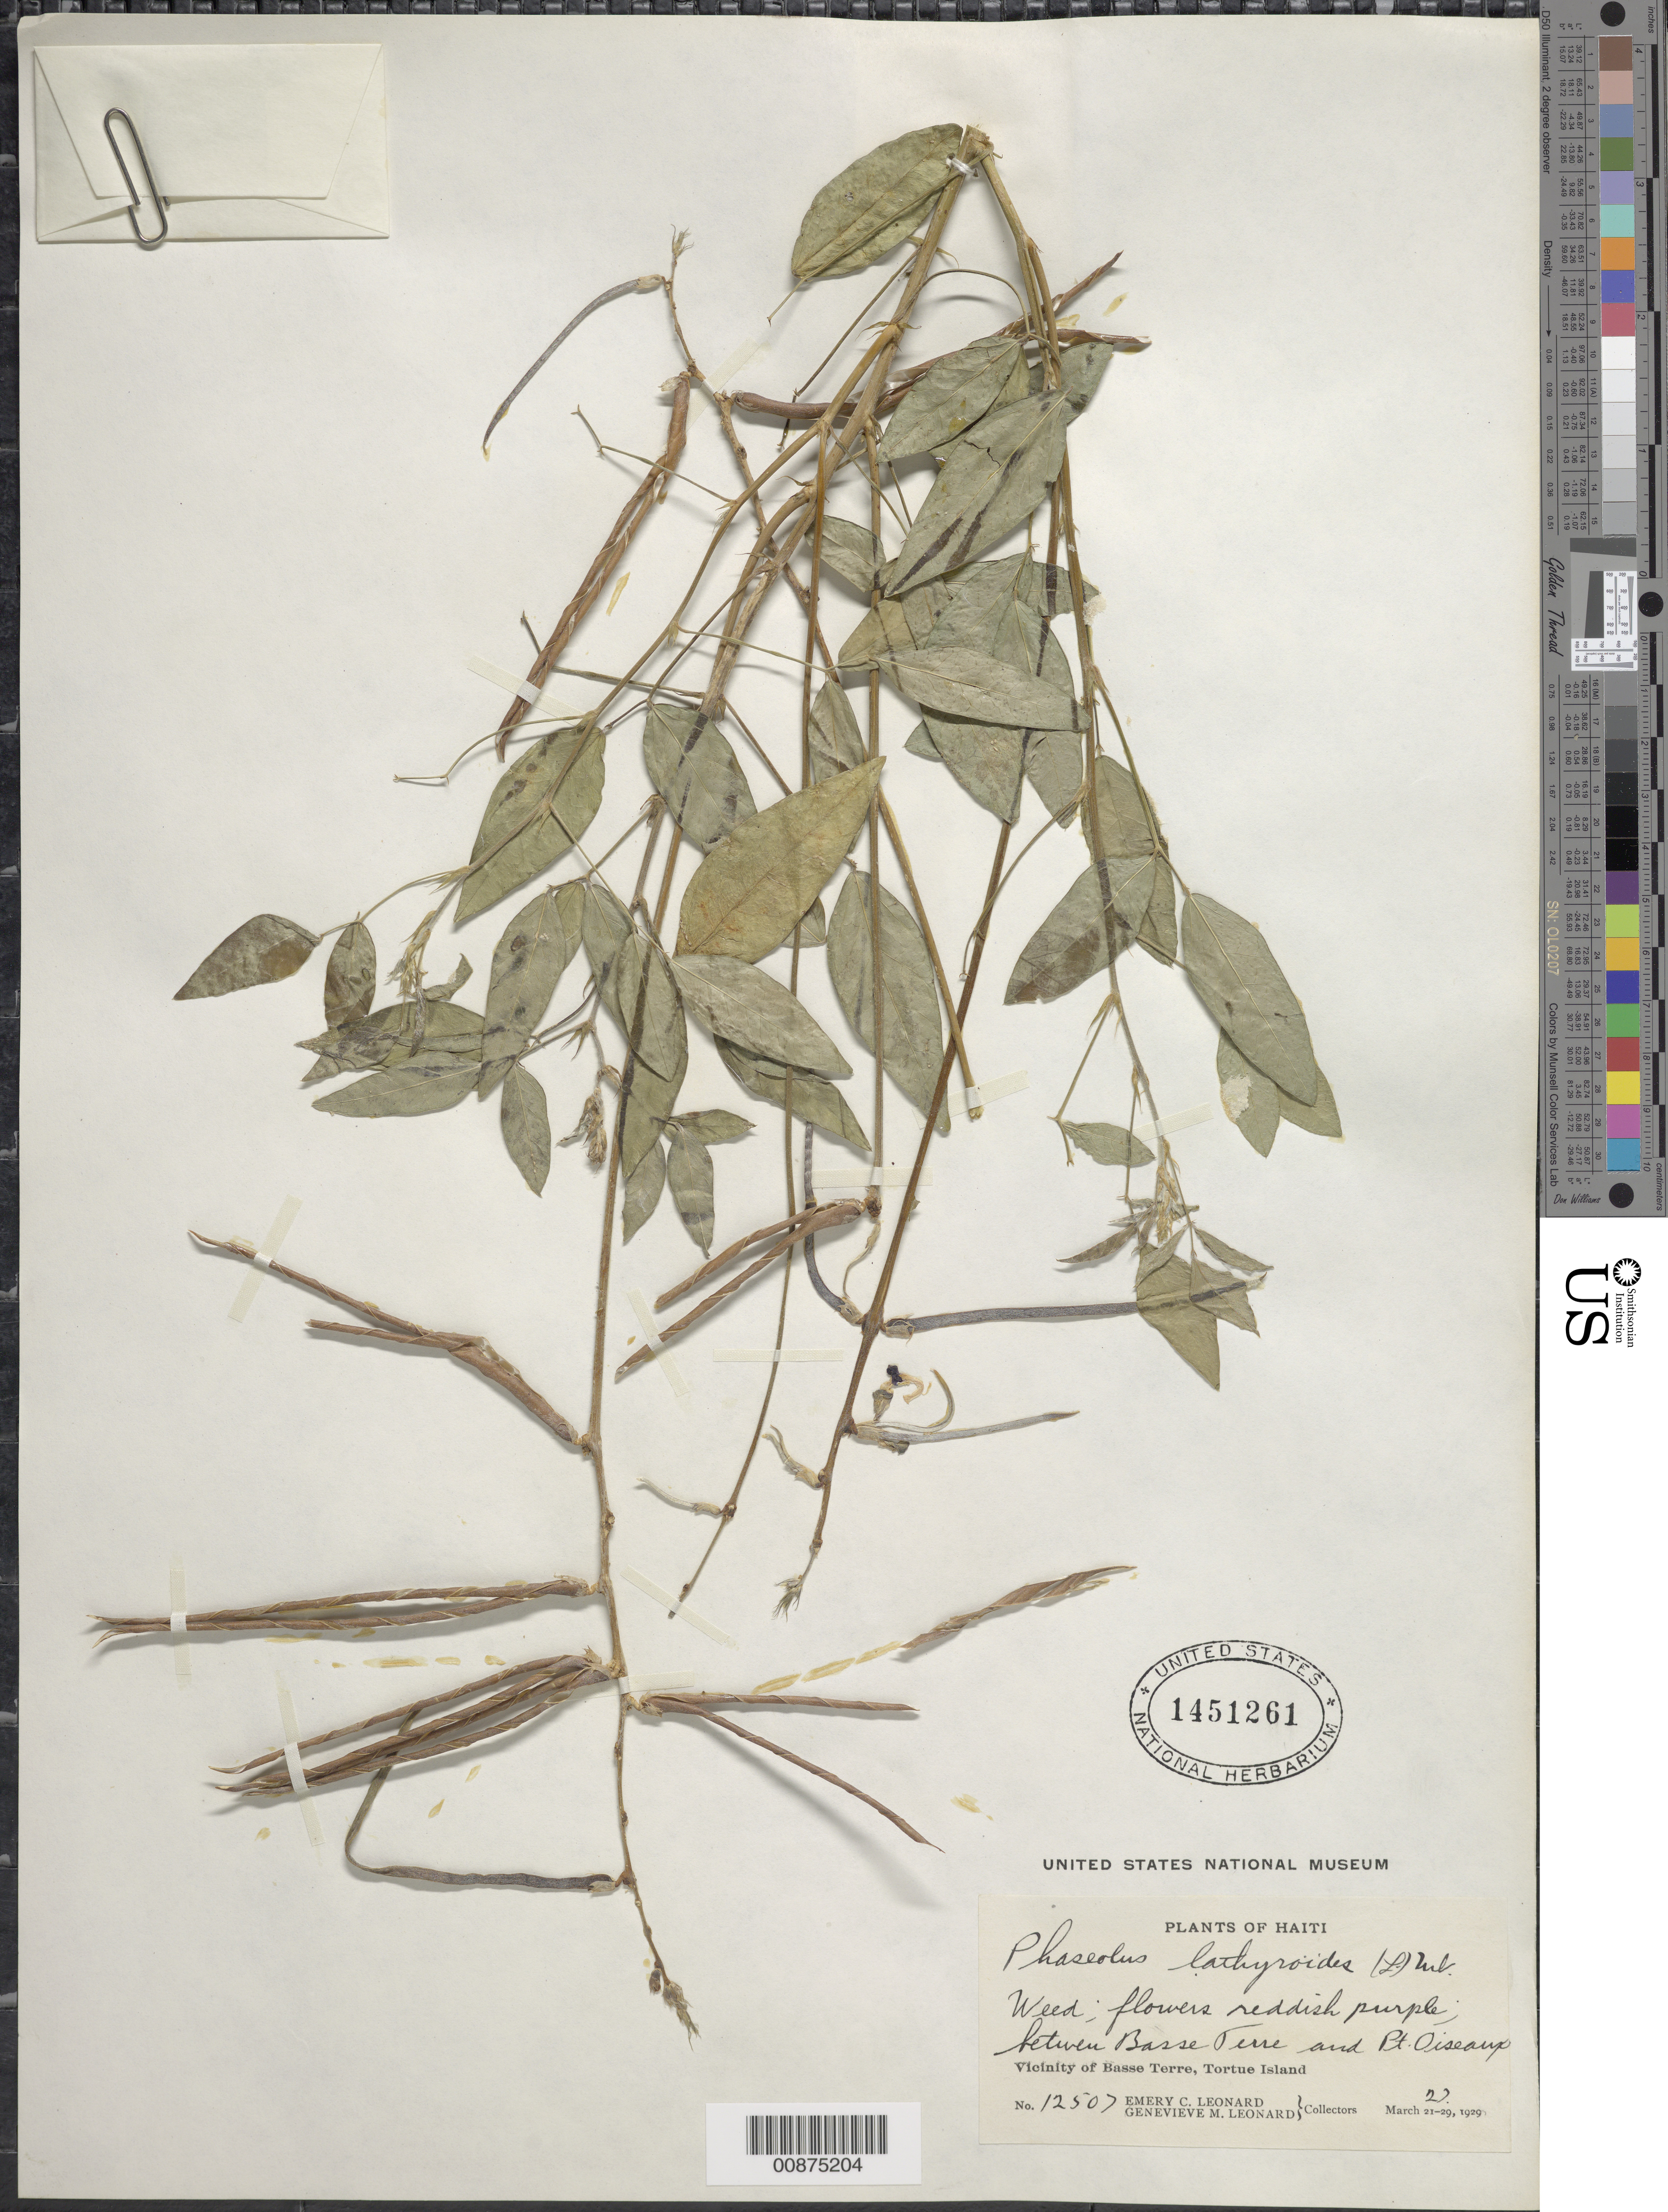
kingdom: Plantae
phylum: Tracheophyta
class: Magnoliopsida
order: Fabales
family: Fabaceae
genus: Macroptilium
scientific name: Macroptilium lathyroides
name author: (L.) Urb.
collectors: E. C. Leonard & G. M. Leonard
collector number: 12507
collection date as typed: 27 Mar 1929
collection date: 1929-03-27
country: Haiti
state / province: Nord-Óuest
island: Île de la Tortue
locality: Vicinity of Basse Terre, Tortue Island. Between Basse Terre and Pt. Oiseaux.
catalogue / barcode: US 1451261